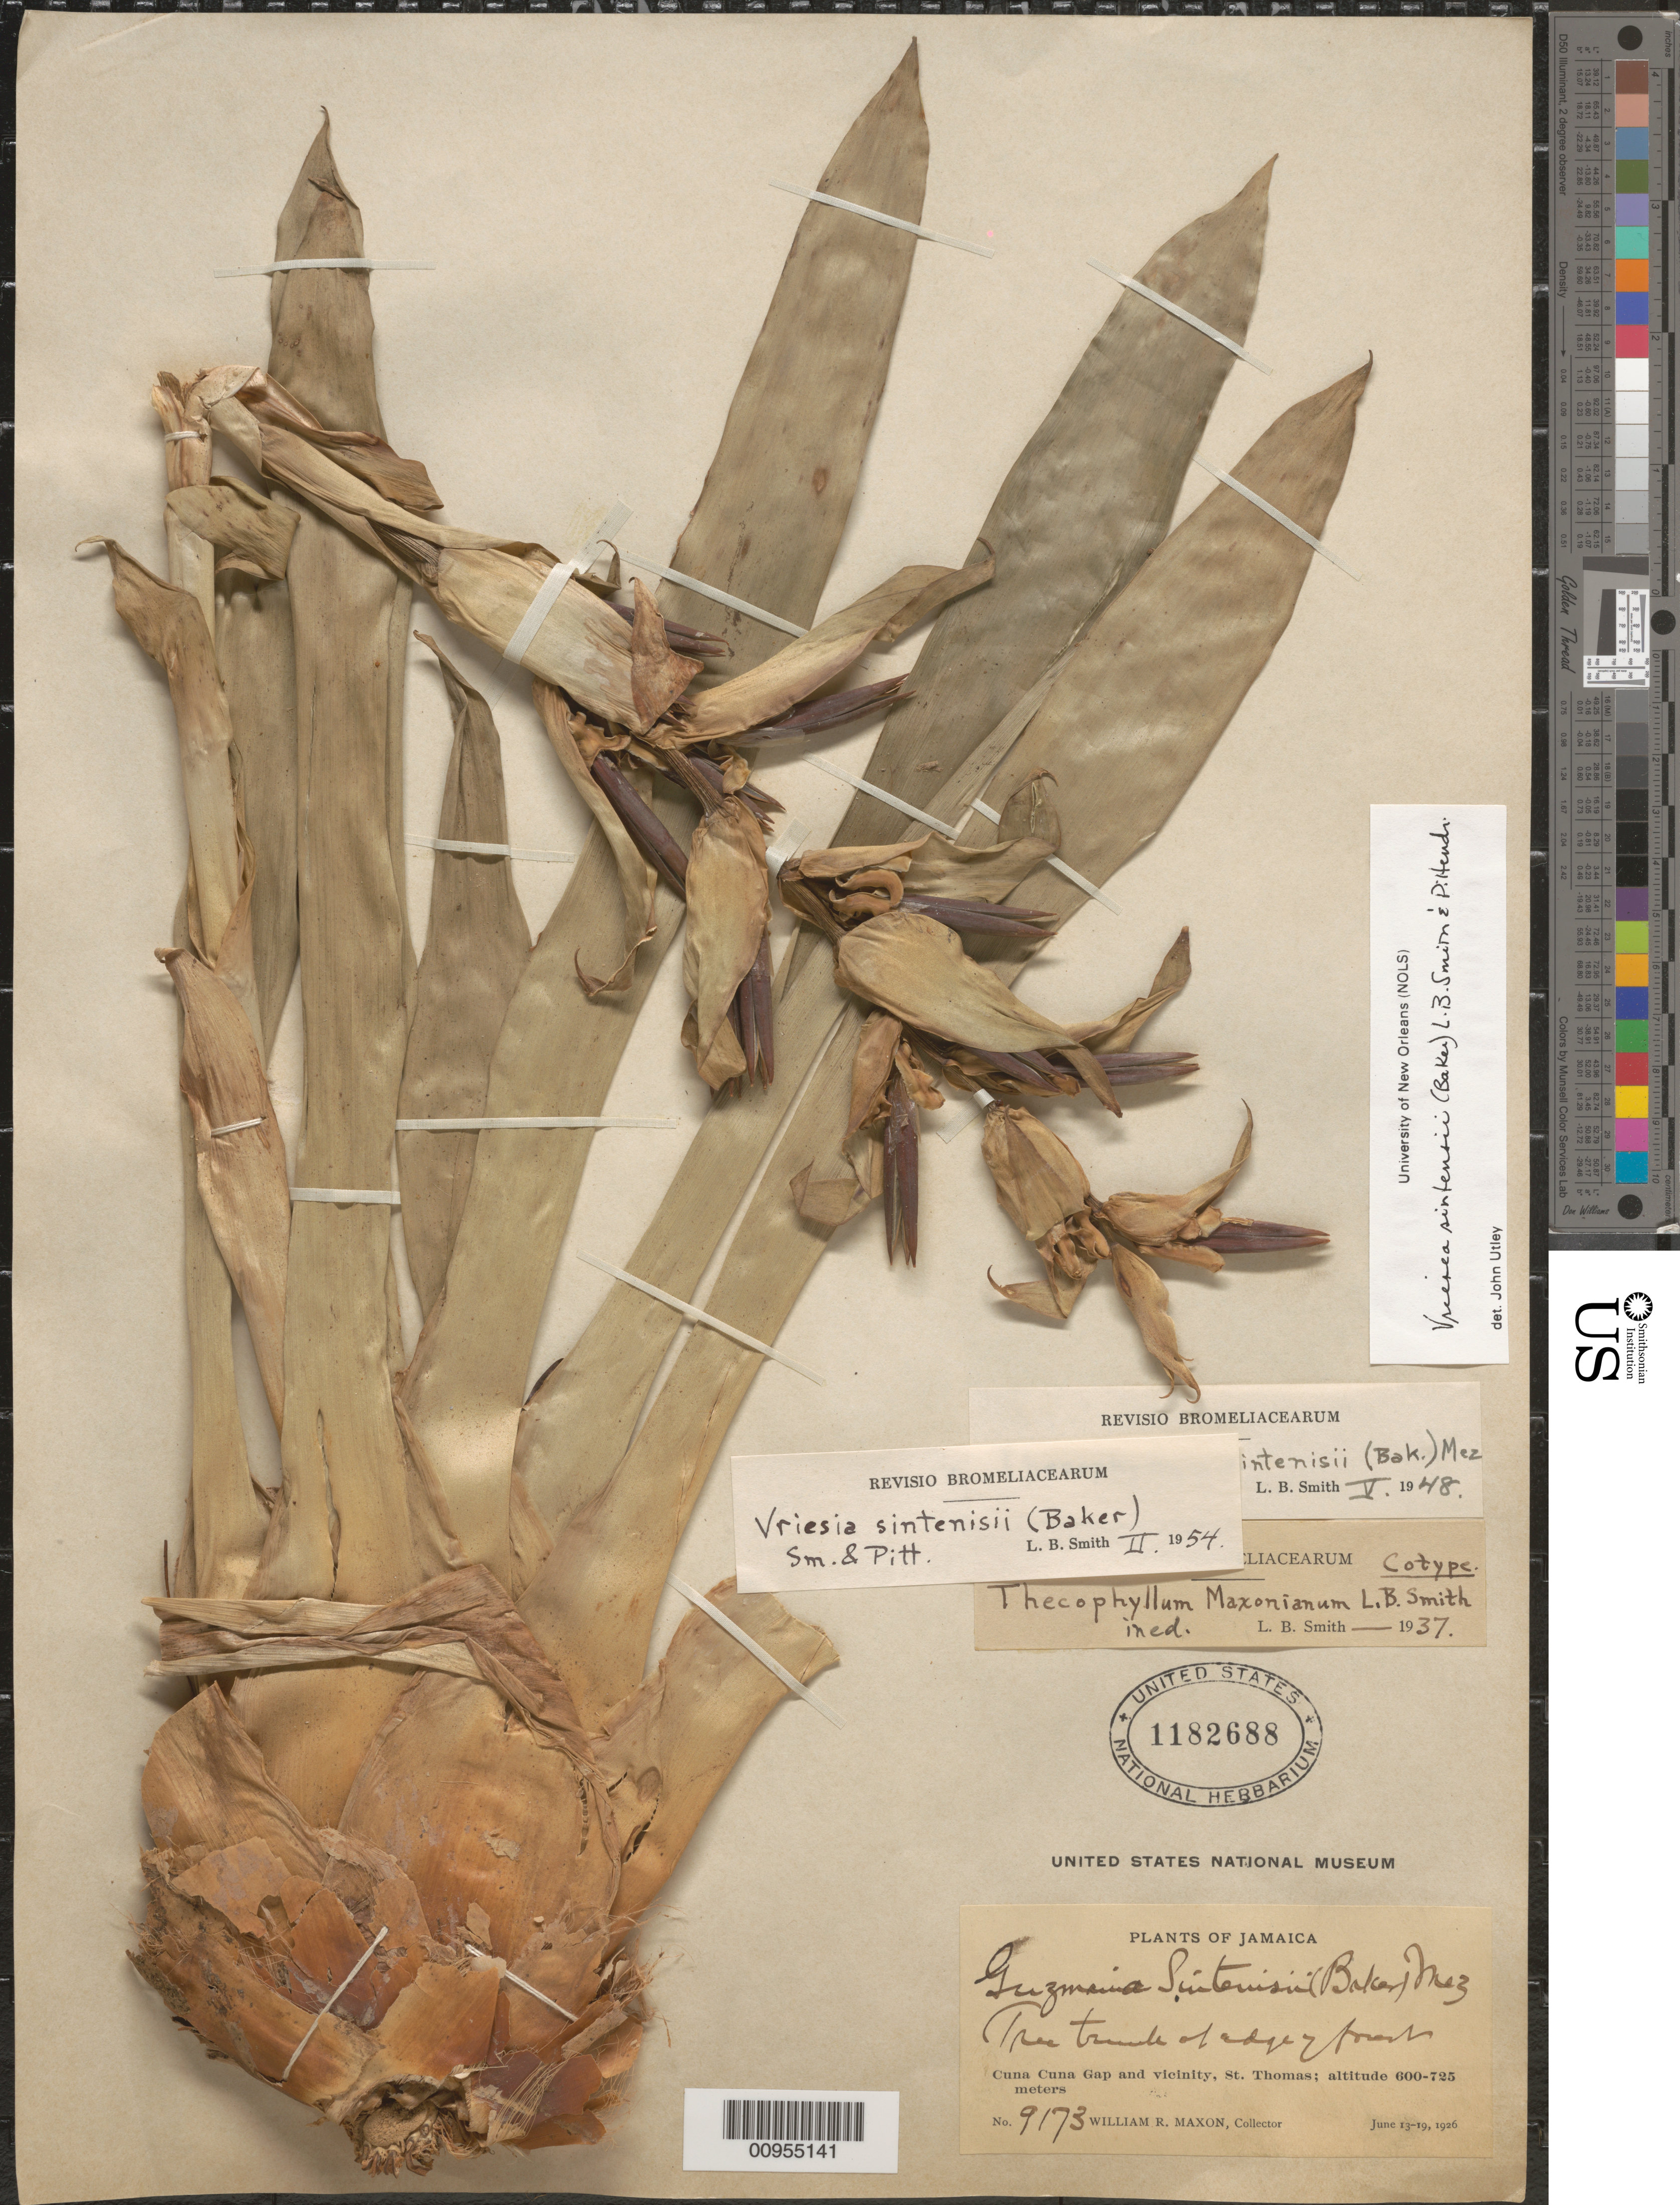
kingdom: Plantae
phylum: Tracheophyta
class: Liliopsida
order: Poales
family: Bromeliaceae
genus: Vriesea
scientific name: Vriesea sintenisii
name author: (Baker) L.B. Sm. & Pittendr.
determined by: Utley, J. F.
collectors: W. R. Maxon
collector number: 9173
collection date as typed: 13 Jun 1906 to 19 Jun 1906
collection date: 1906-06-13/1906-06-19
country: Jamaica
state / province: Saint Thomas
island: Jamaica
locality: Cuna Cuna Gap and vicinity.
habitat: At edge of forest; on tree trunk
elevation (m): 600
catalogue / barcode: US 1182688